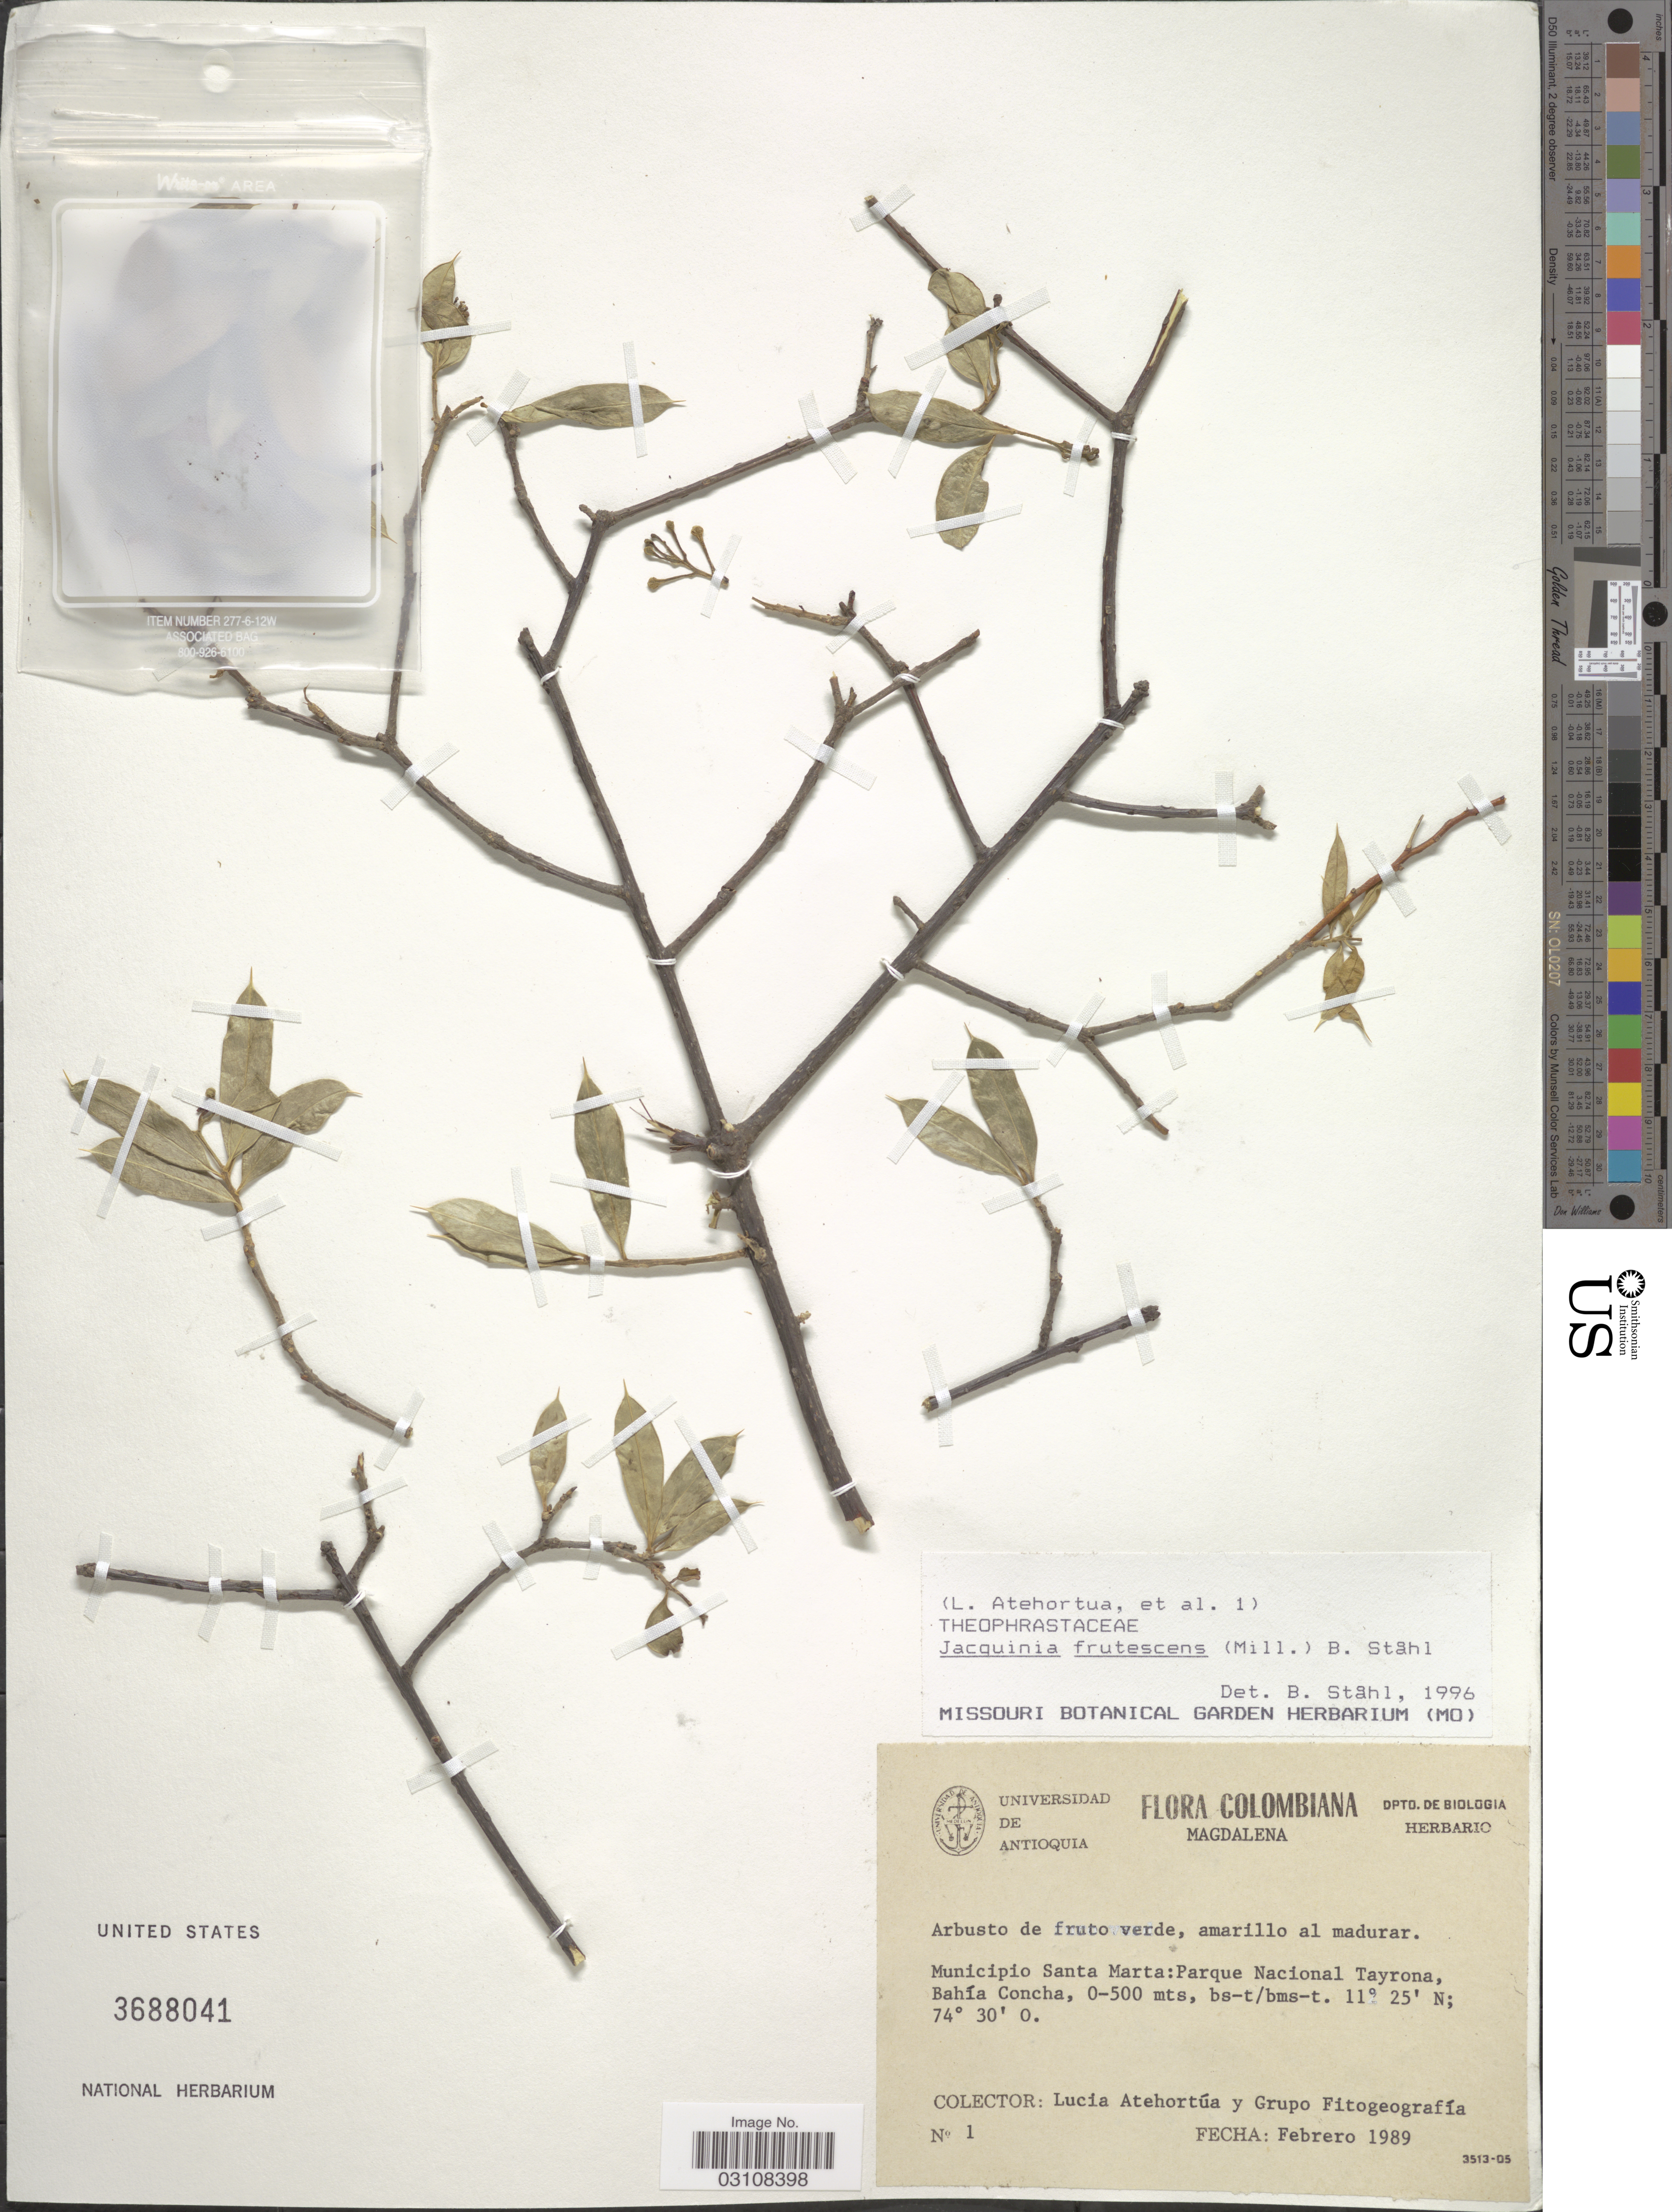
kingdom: Plantae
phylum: Tracheophyta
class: Magnoliopsida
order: Ericales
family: Primulaceae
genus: Bonellia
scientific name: Bonellia frutescens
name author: (Mill.) B. Ståhl & Källersjö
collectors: L. Atehortúa & Grupo Fitogeografia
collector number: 1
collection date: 1989-02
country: Colombia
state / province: Magdalena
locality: Municipio Santa Marta: Parque Nacional Tayrona, Bahía Concha.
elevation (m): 0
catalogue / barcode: US 3688041